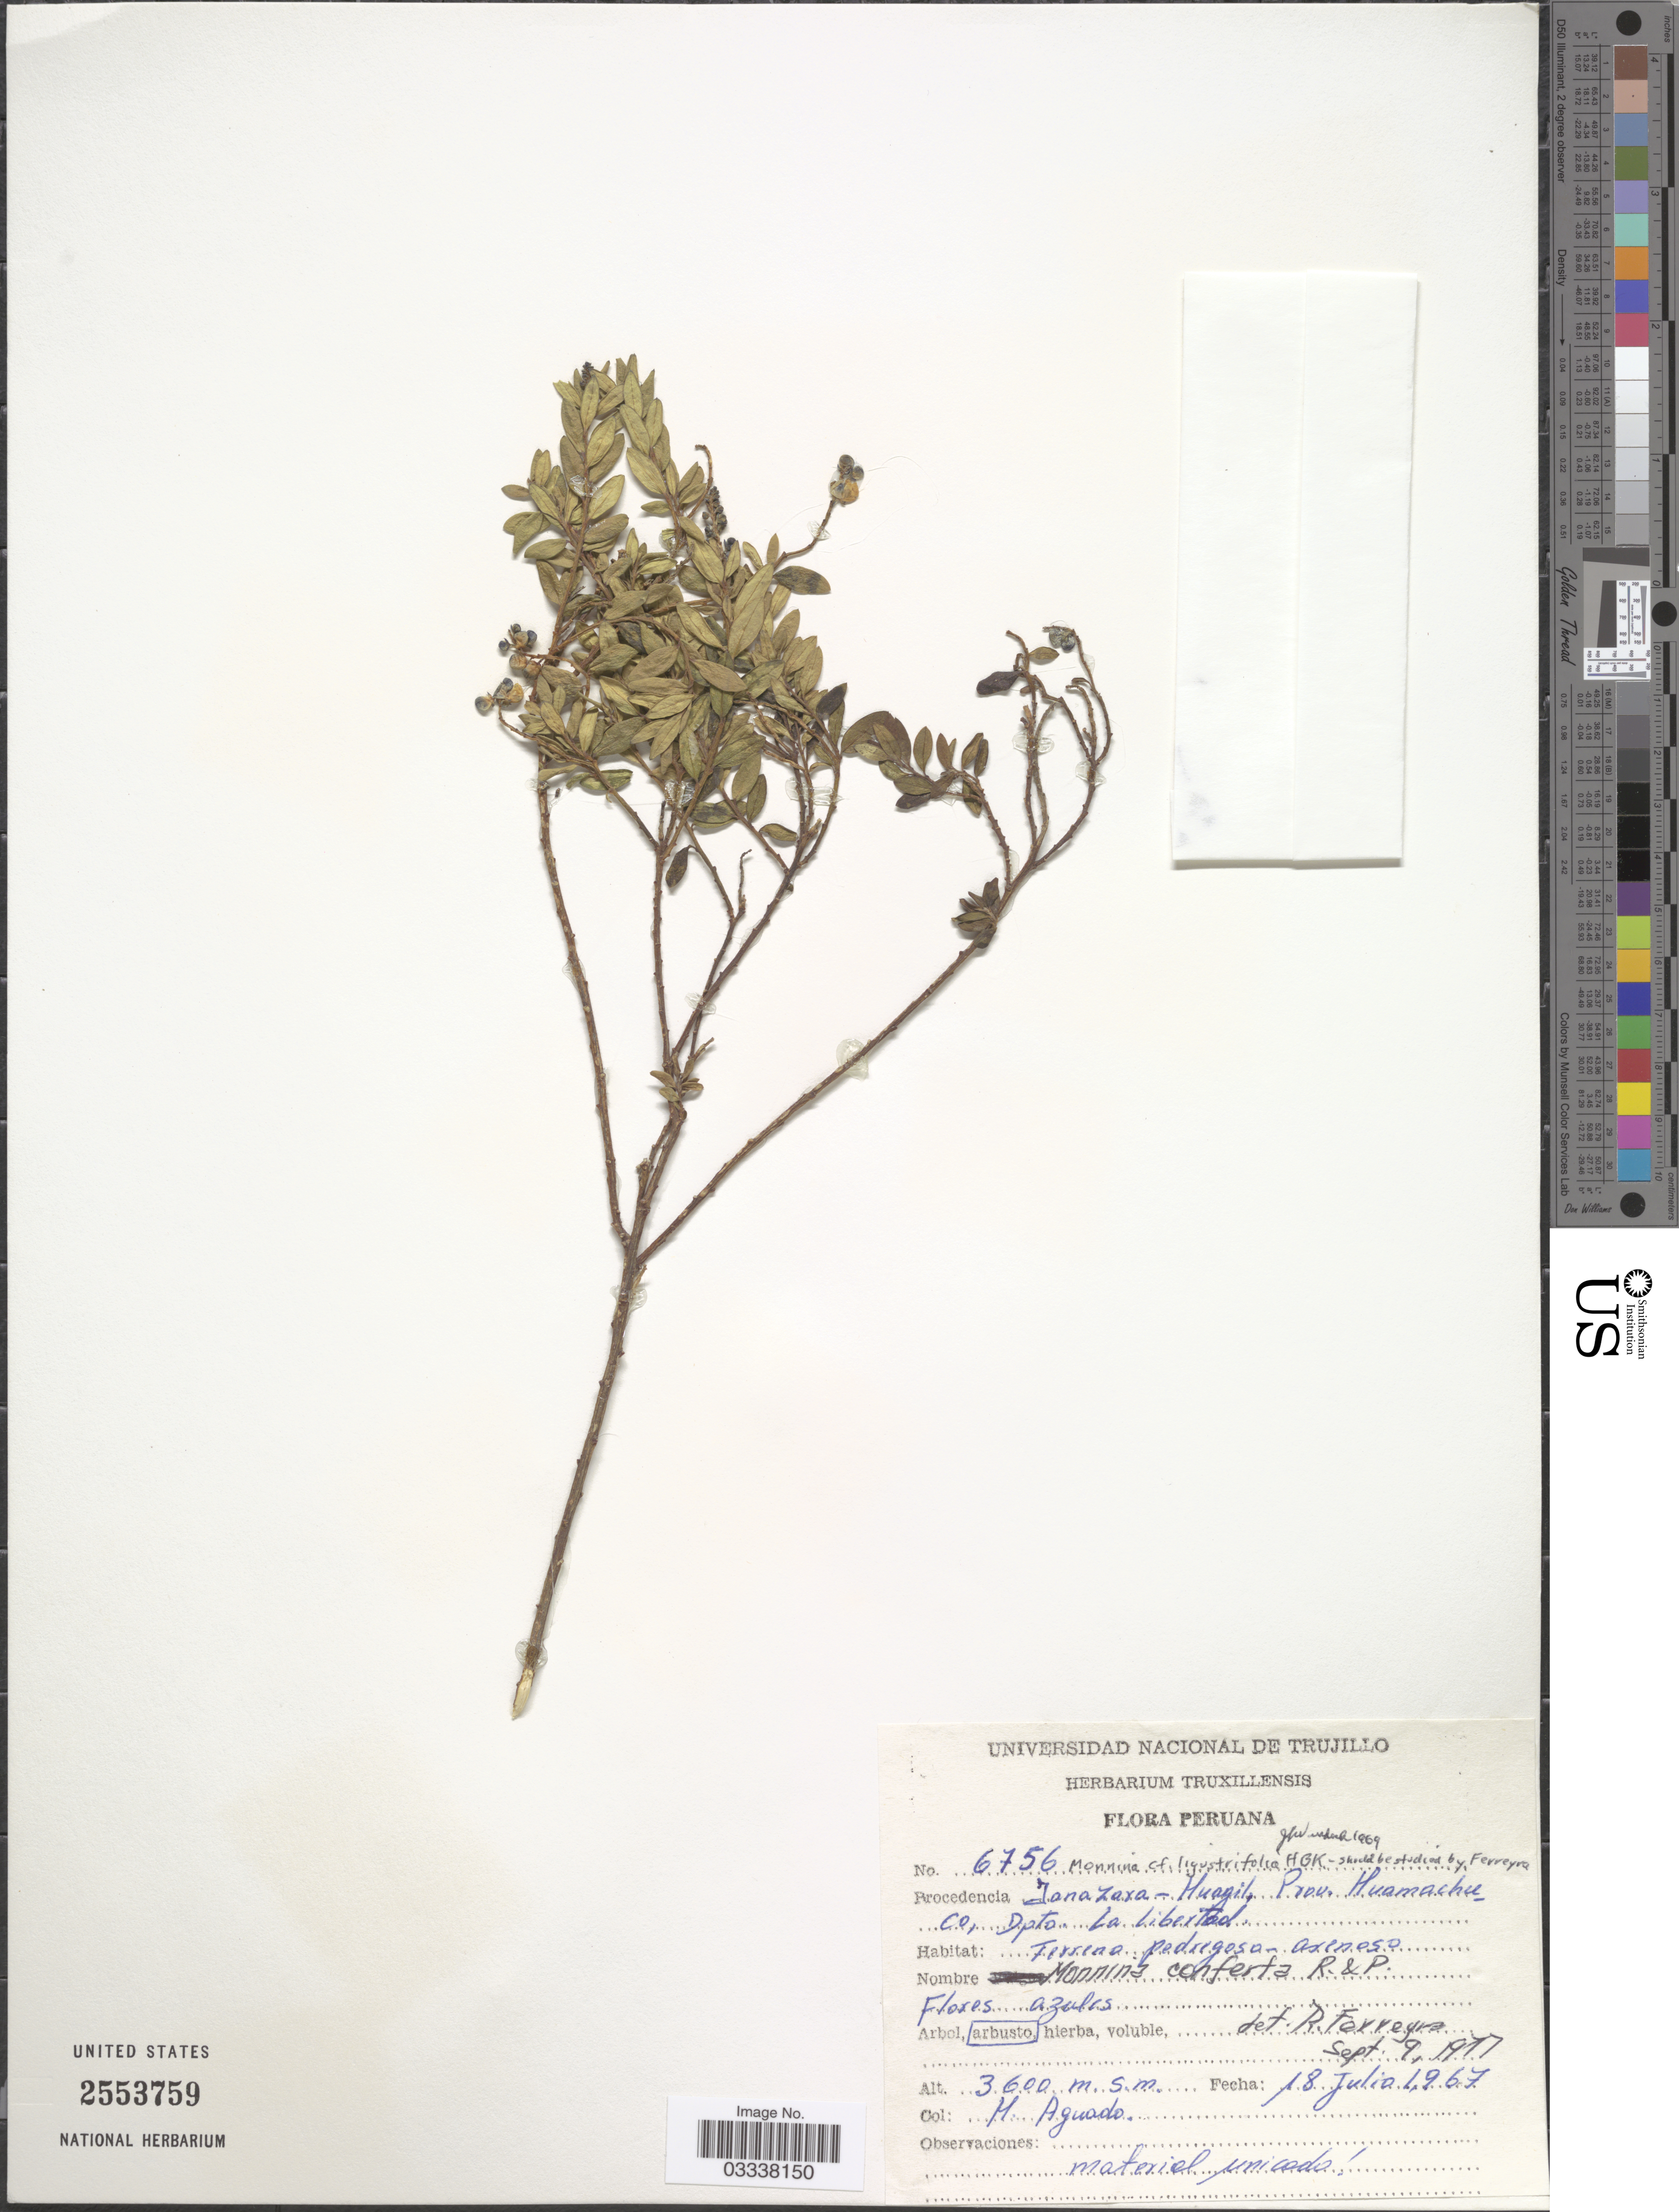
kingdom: Plantae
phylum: Tracheophyta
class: Magnoliopsida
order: Fabales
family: Polygalaceae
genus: Monnina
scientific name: Monnina conferta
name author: Ruiz & Pav.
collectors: H. Aguado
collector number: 6756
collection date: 1967-07-18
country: Peru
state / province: La Libertad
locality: Yanazara [Yanasara] - Huagil. Prov. Huamachuco, Dpto. La Libertad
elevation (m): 3600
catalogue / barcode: US 2553759